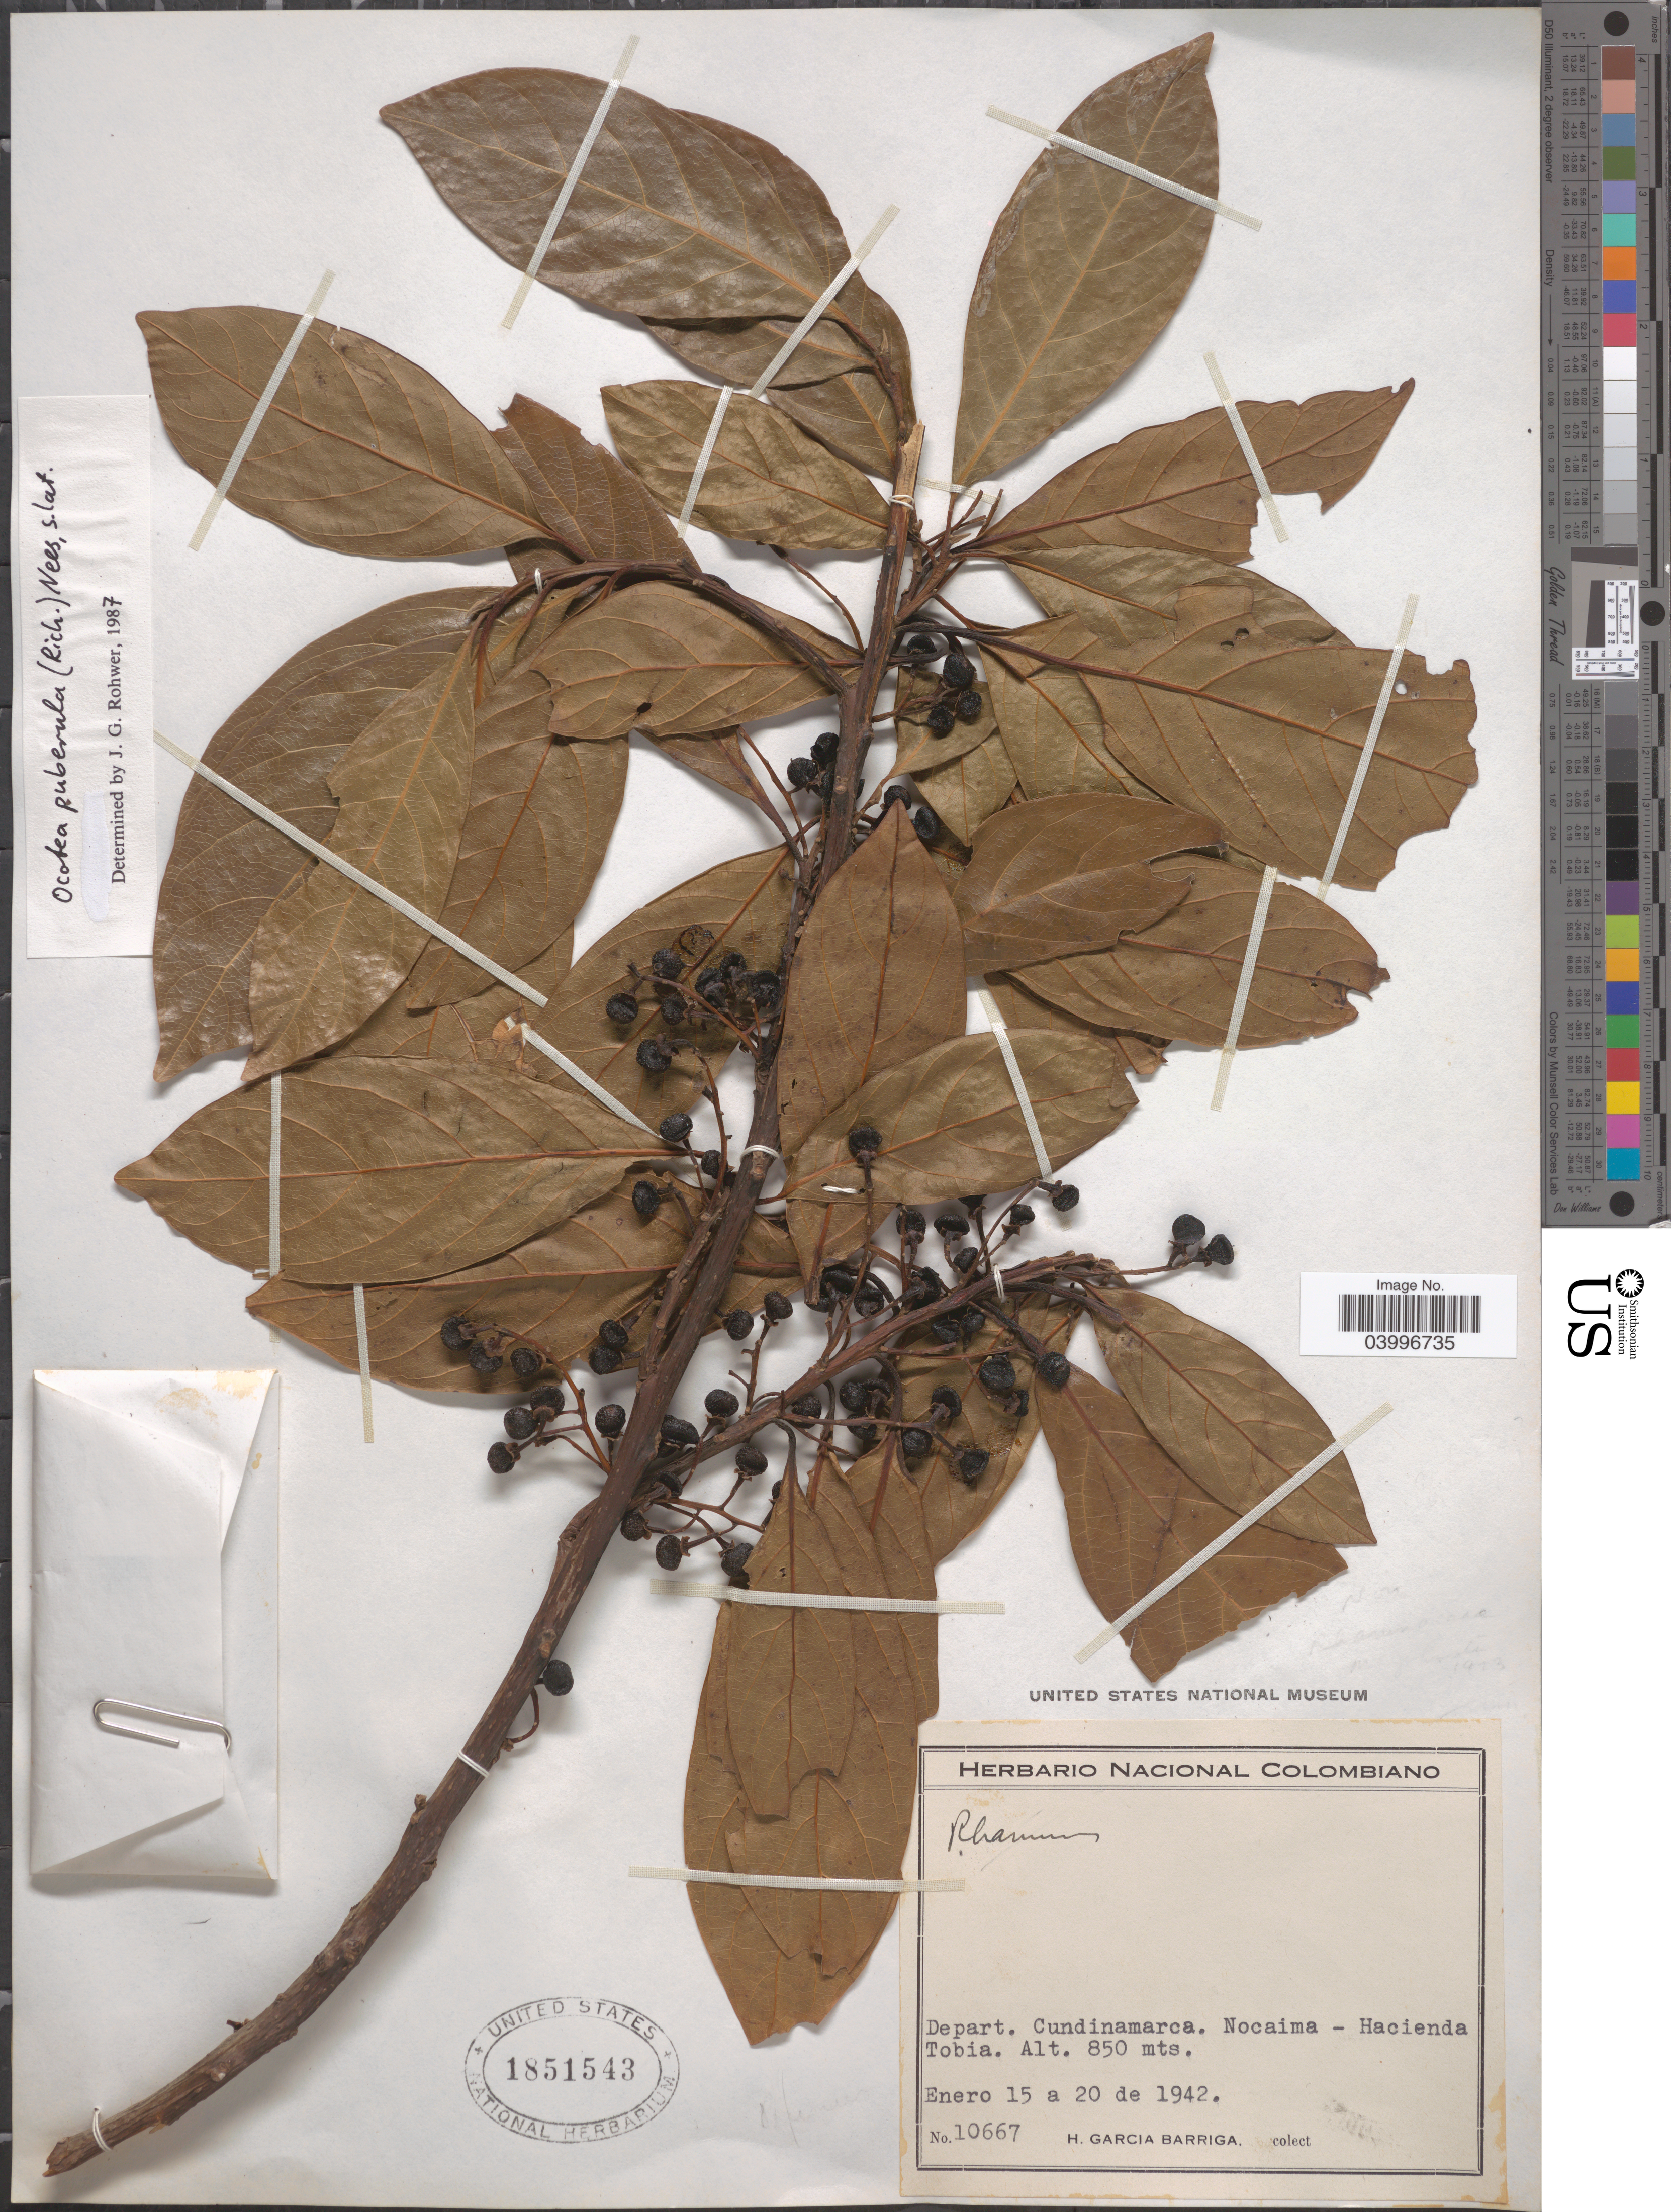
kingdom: Plantae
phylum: Tracheophyta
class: Magnoliopsida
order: Laurales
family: Lauraceae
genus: Ocotea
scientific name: Ocotea puberula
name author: (Rich.) Nees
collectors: H. García Barriga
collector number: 10667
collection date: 1942-01-15/1942-01-20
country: Colombia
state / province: Cundinamarca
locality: Depart. Cundinamarca. Nocaima- Hacienda Tobia.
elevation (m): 850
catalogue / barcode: US 1851543